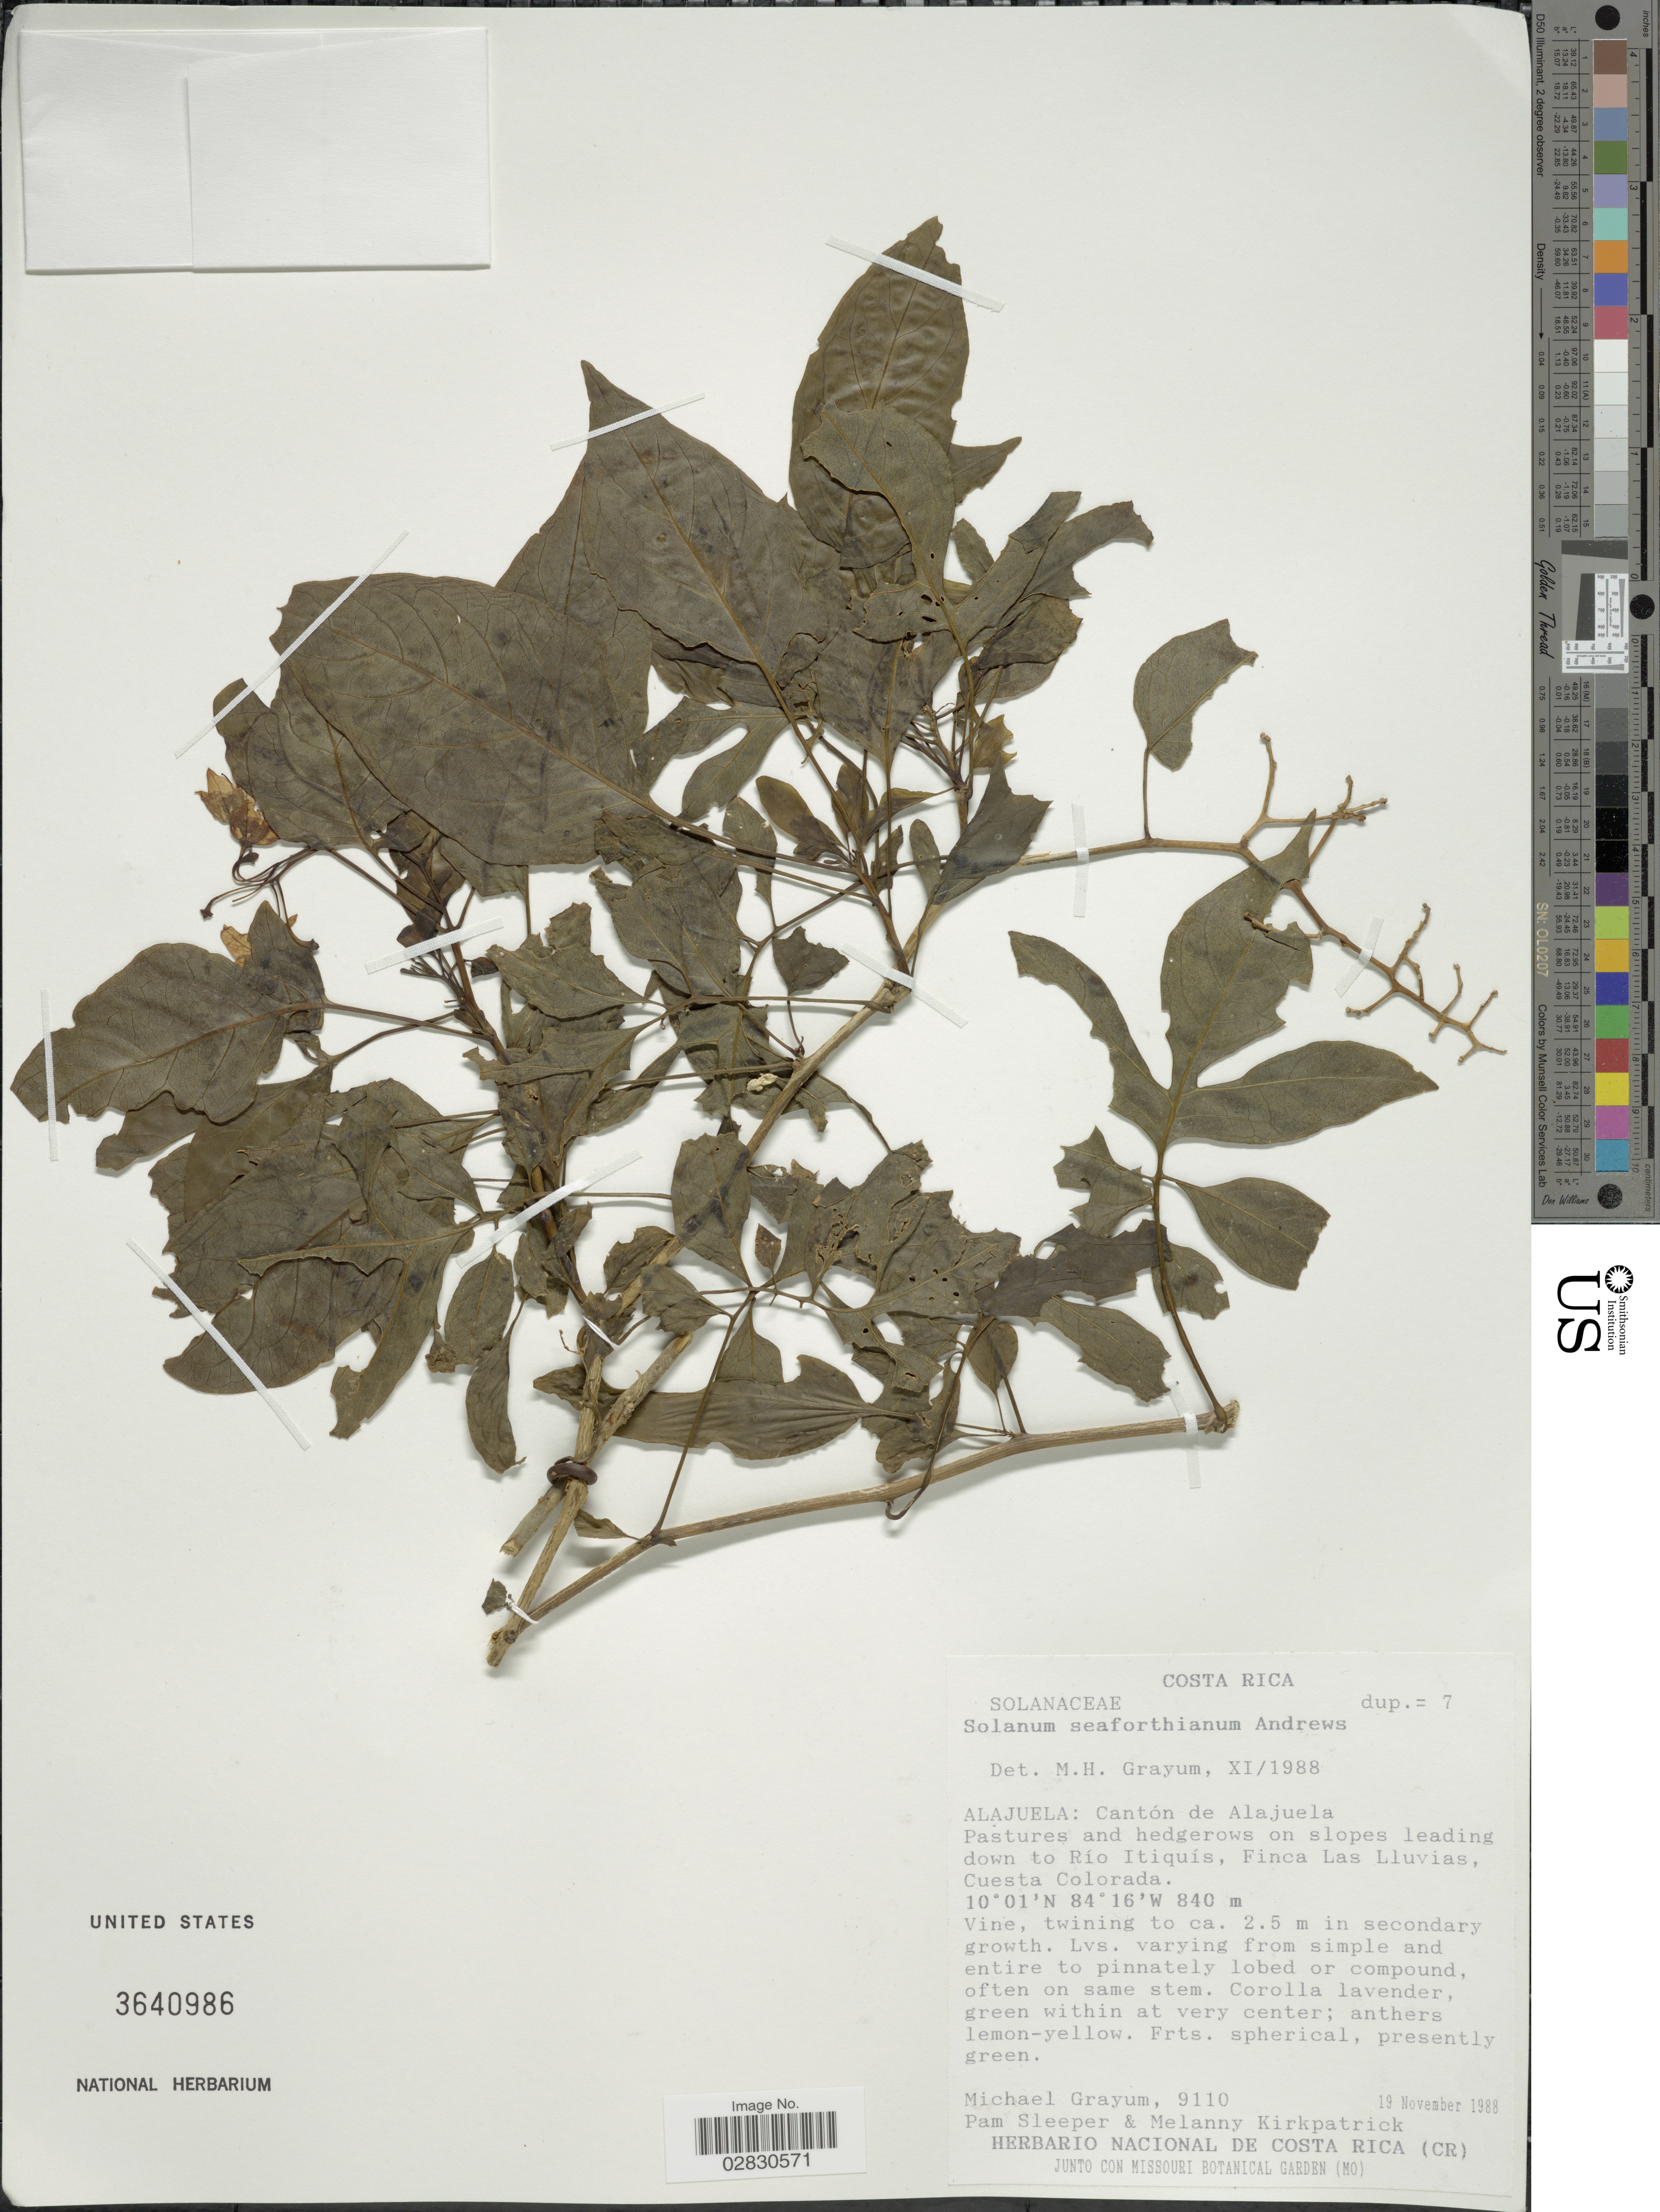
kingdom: Plantae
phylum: Tracheophyta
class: Magnoliopsida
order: Solanales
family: Solanaceae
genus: Solanum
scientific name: Solanum seaforthianum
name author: Andrews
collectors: M. H. Grayum, P. Sleeper & M. Kirkpatrick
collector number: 9110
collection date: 1988-11-19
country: Costa Rica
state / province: Alajuela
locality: Cantón de Alajuela. Pastures and hedgerows on slopes leading down to Río Itiquís, Finca Las Lluvias, Cuesta Colorada.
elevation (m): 840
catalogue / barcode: US 3640986